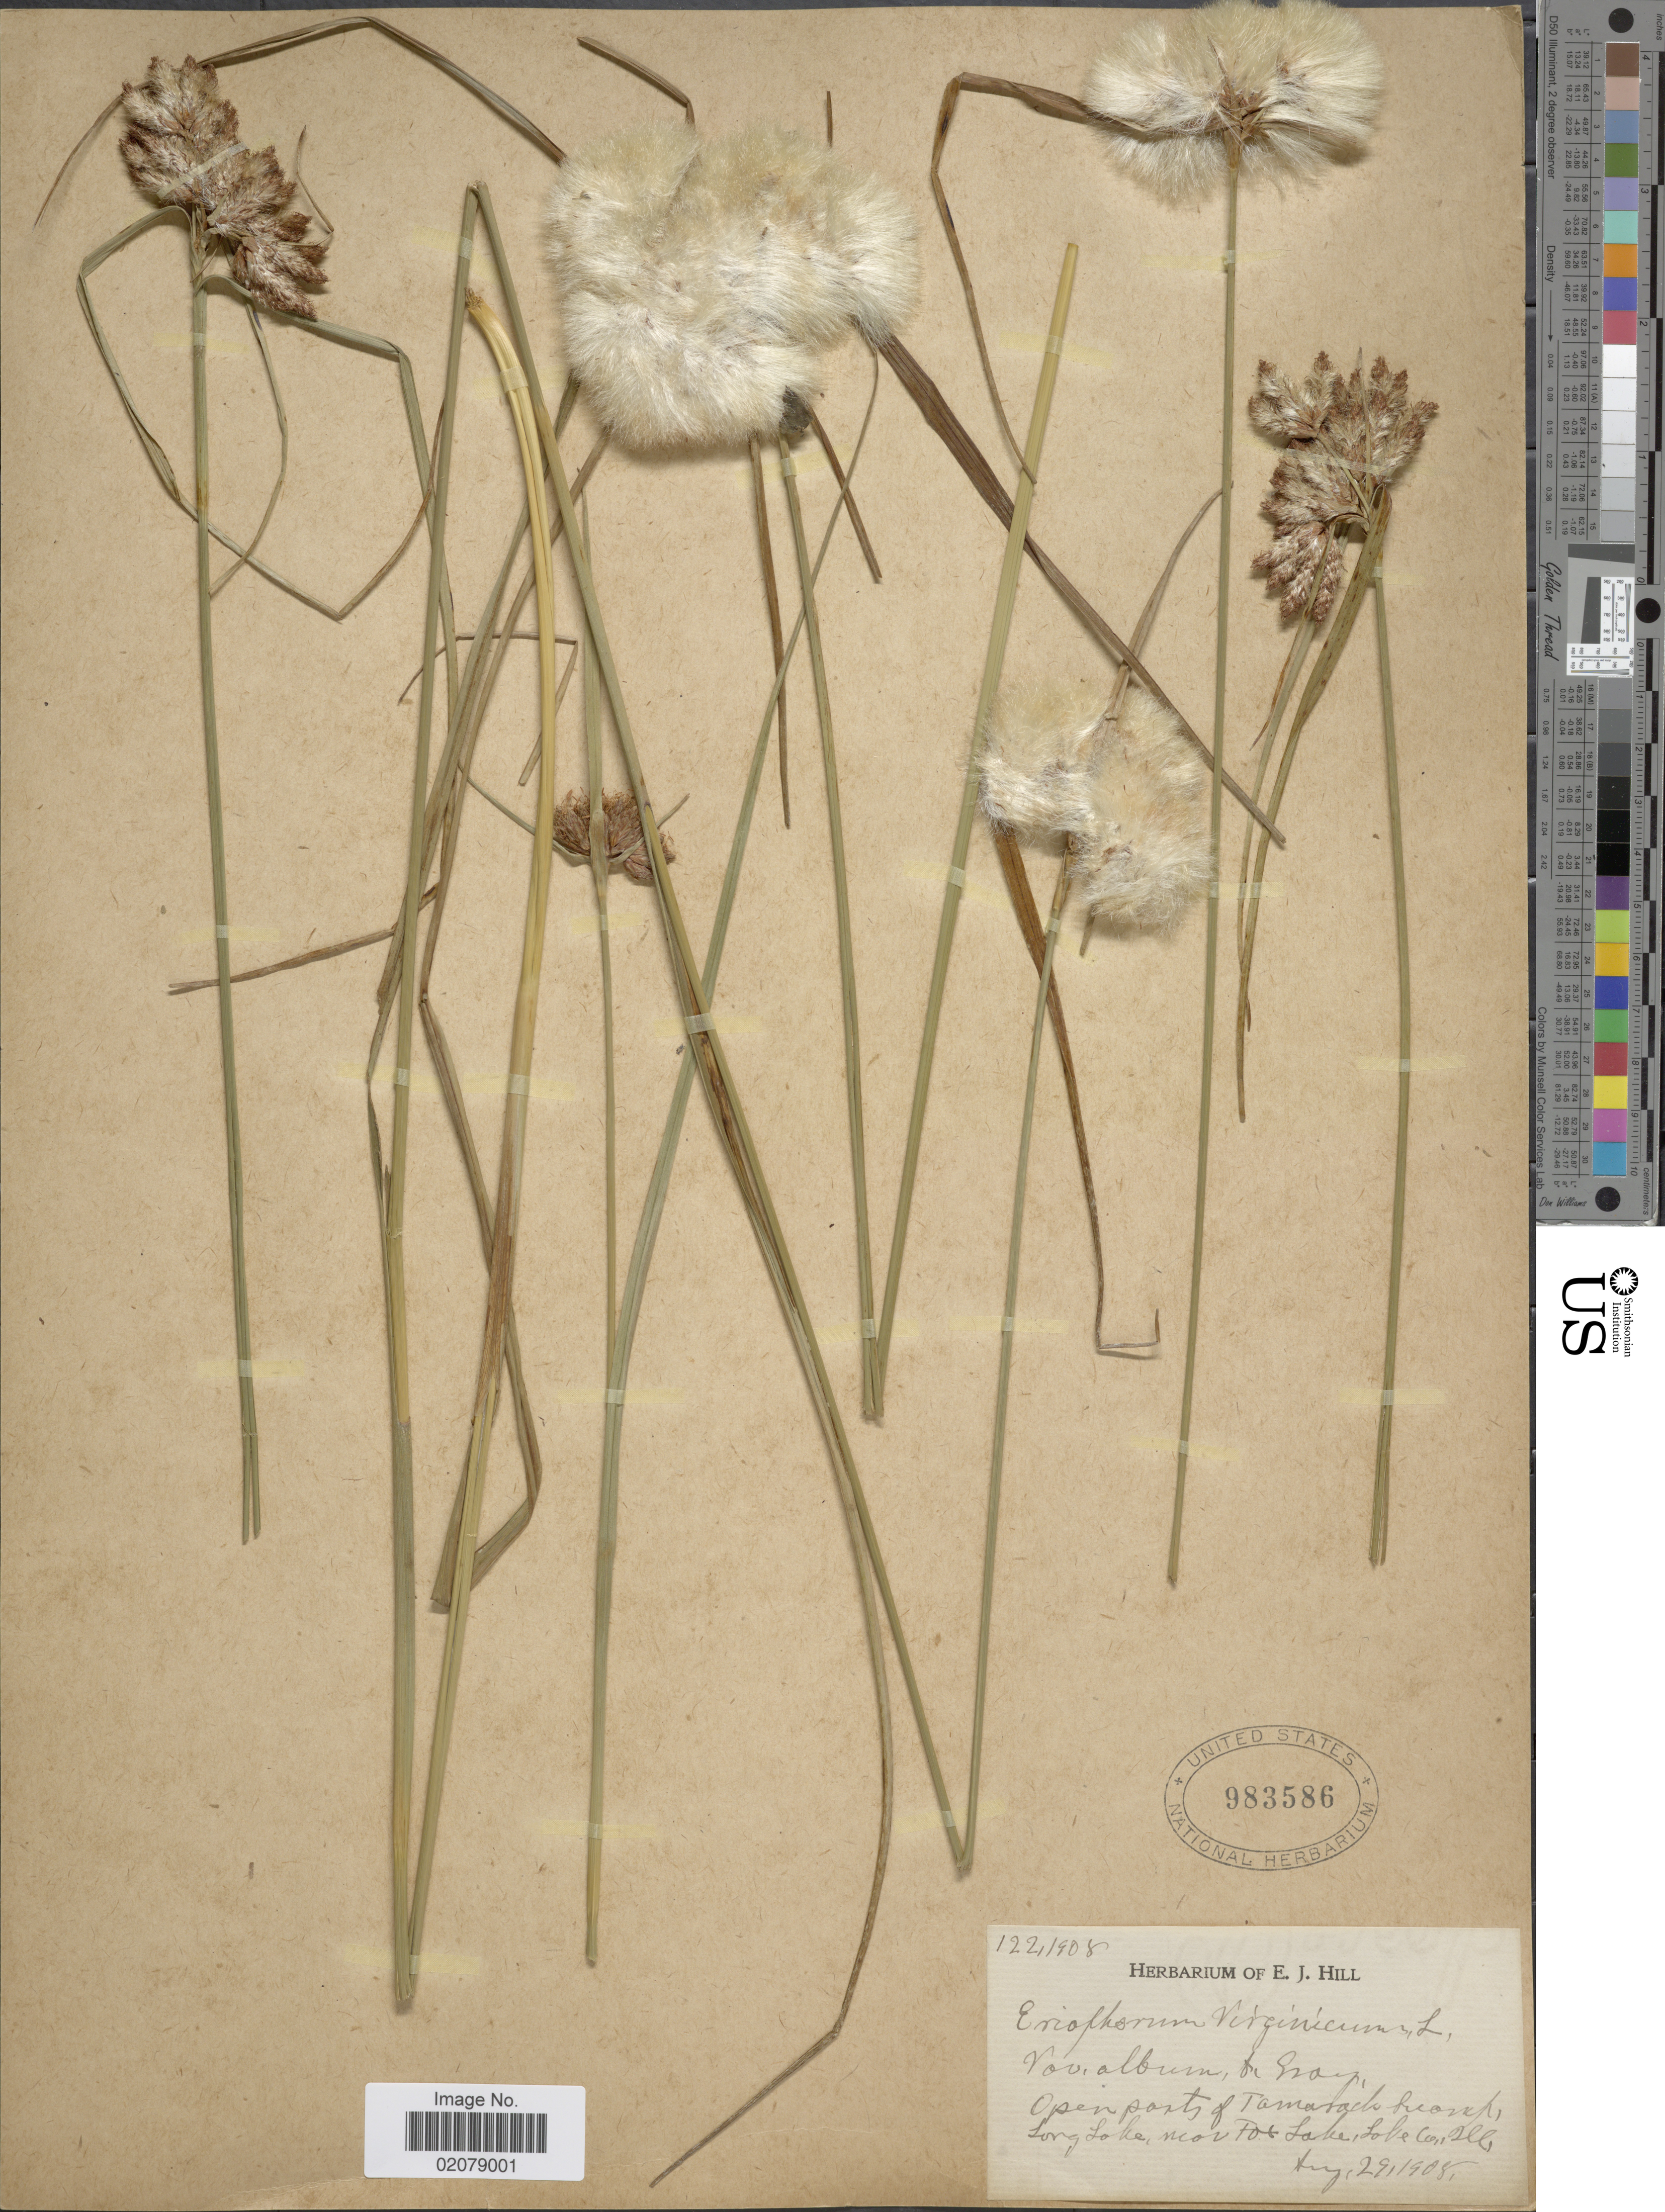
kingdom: Plantae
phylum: Tracheophyta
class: Liliopsida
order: Poales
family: Cyperaceae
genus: Eriophorum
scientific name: Eriophorum virginicum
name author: L.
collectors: ex herb. E.J. Hill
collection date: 1908-08-29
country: United States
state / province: Illinois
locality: Long Lake, near Fort Lake, LOve Co., Ill.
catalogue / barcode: US 983586